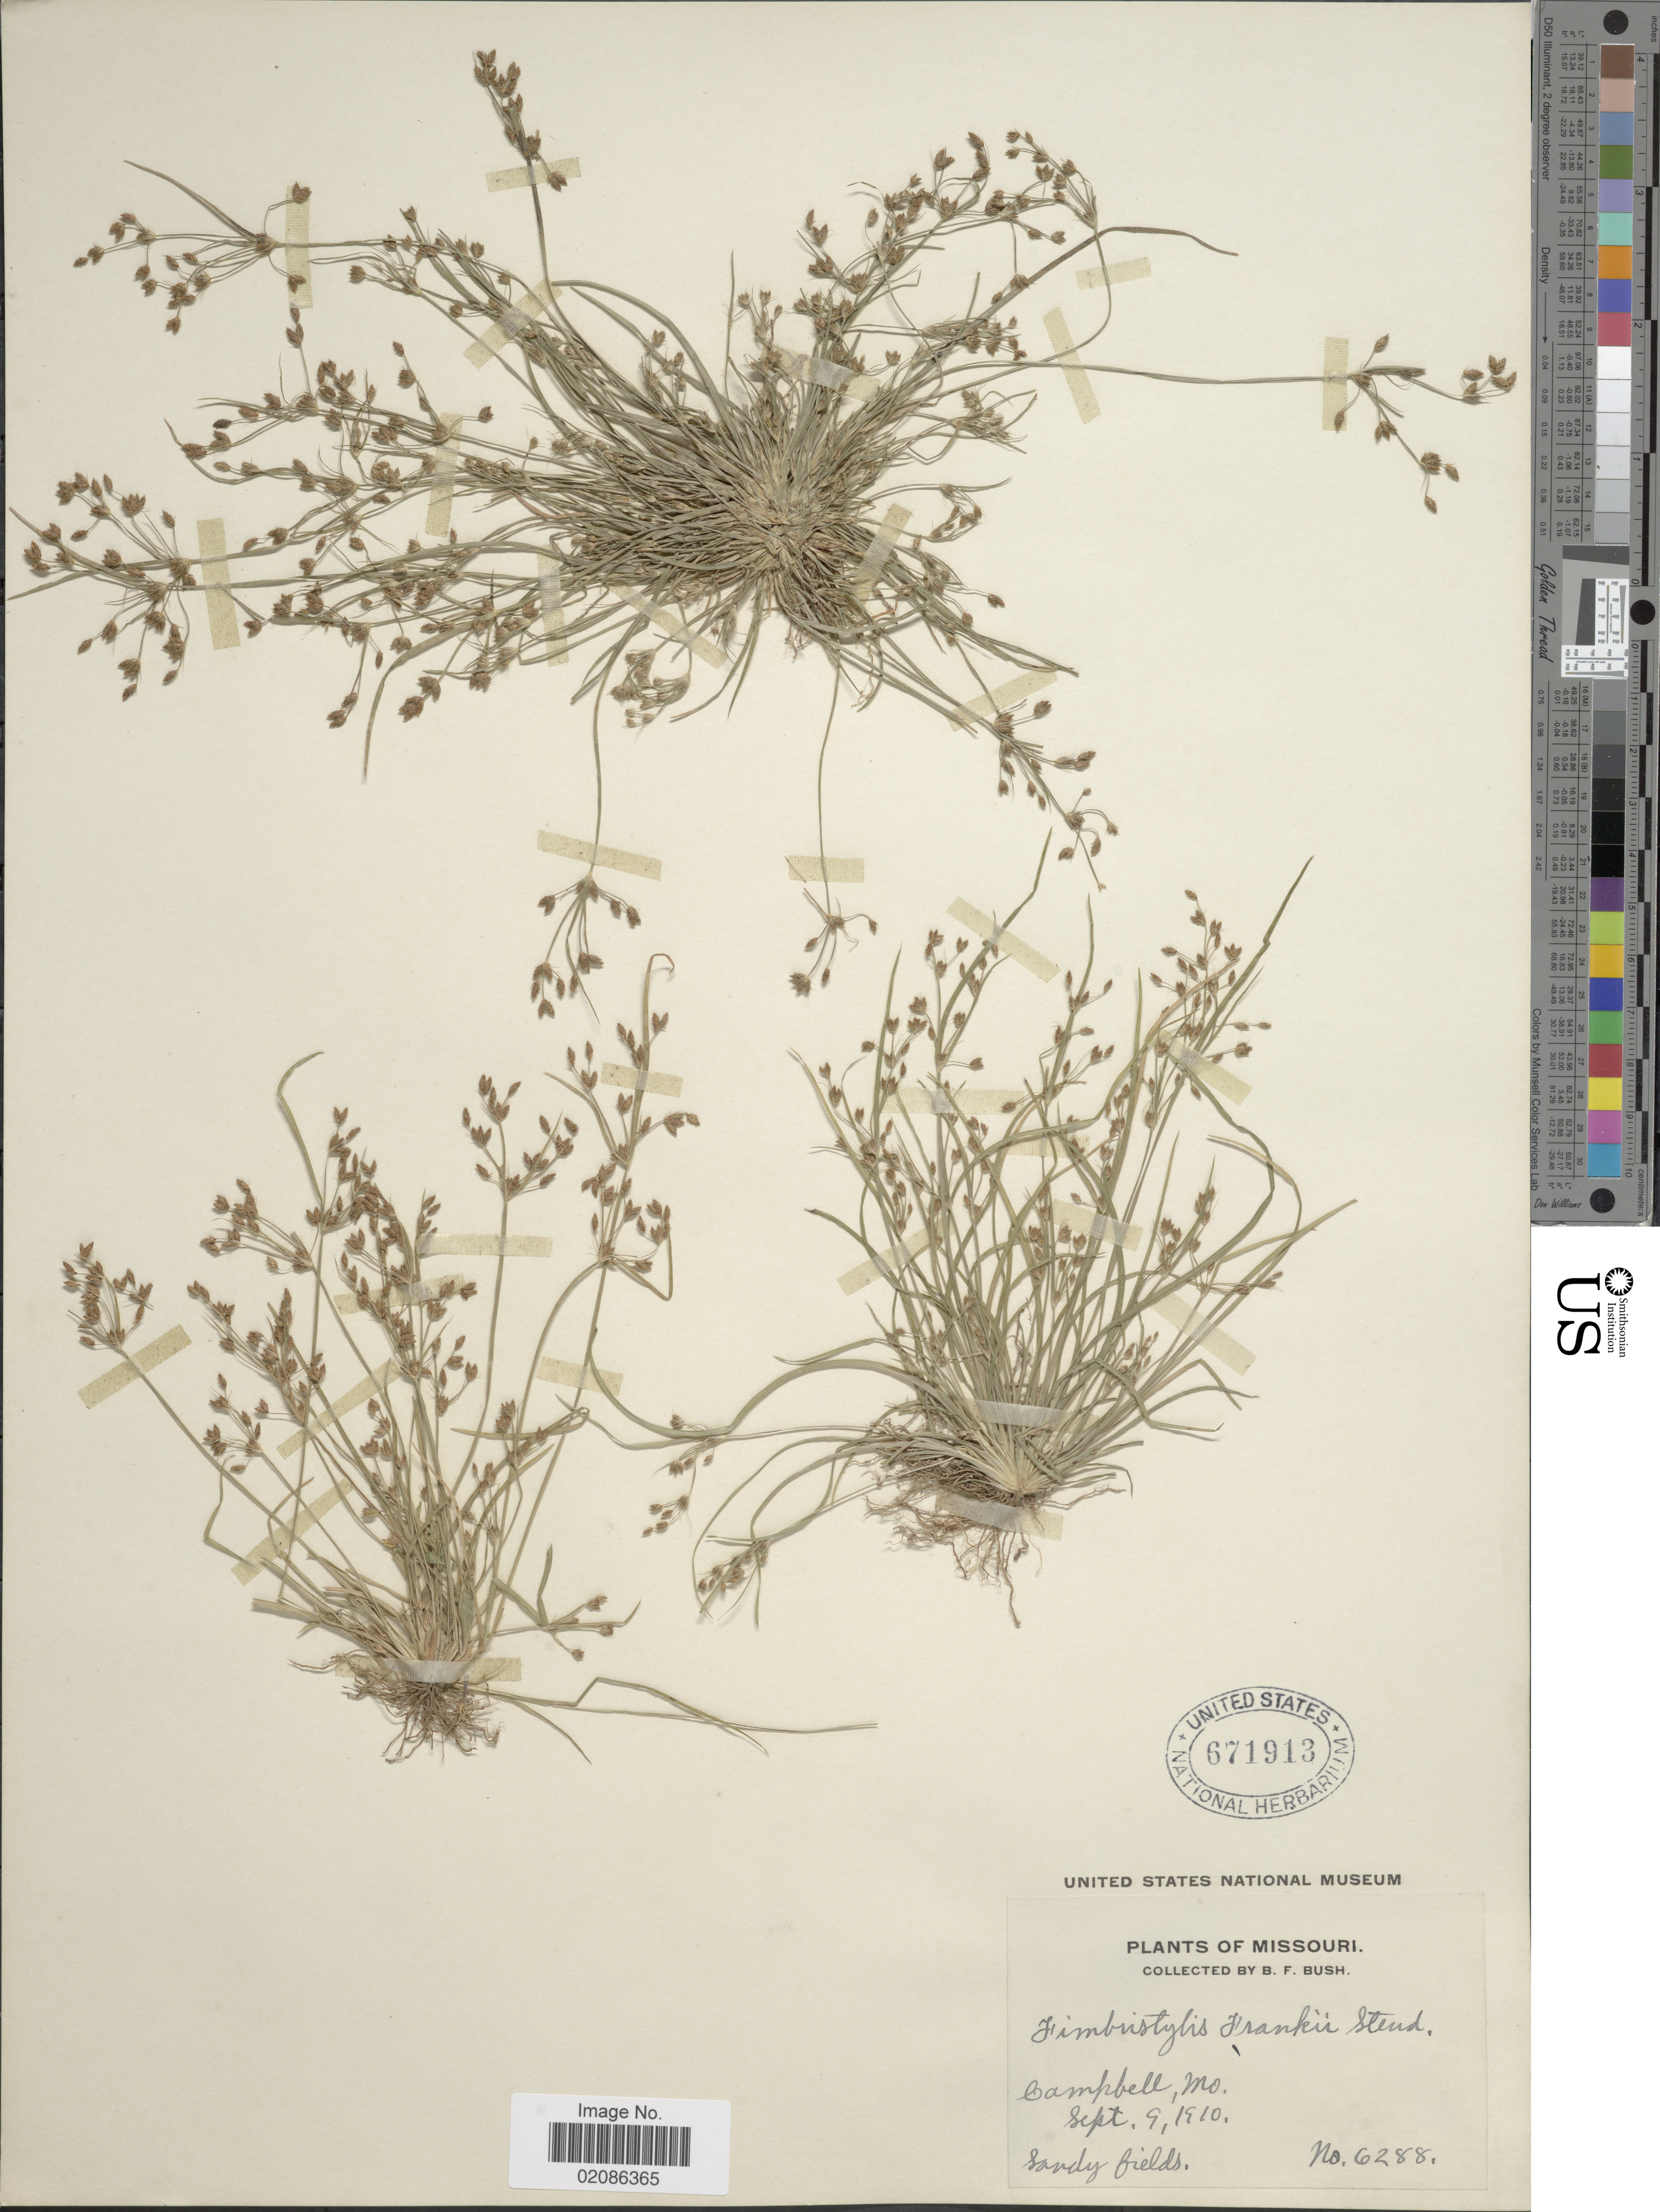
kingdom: Plantae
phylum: Tracheophyta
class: Liliopsida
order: Poales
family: Cyperaceae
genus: Fimbristylis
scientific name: Fimbristylis autumnalis (L.) Roem. & Schult.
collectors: B. F. Bush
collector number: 6288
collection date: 1910-09-09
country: United States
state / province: Missouri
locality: Campbell, sandy fields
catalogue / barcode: US 671913